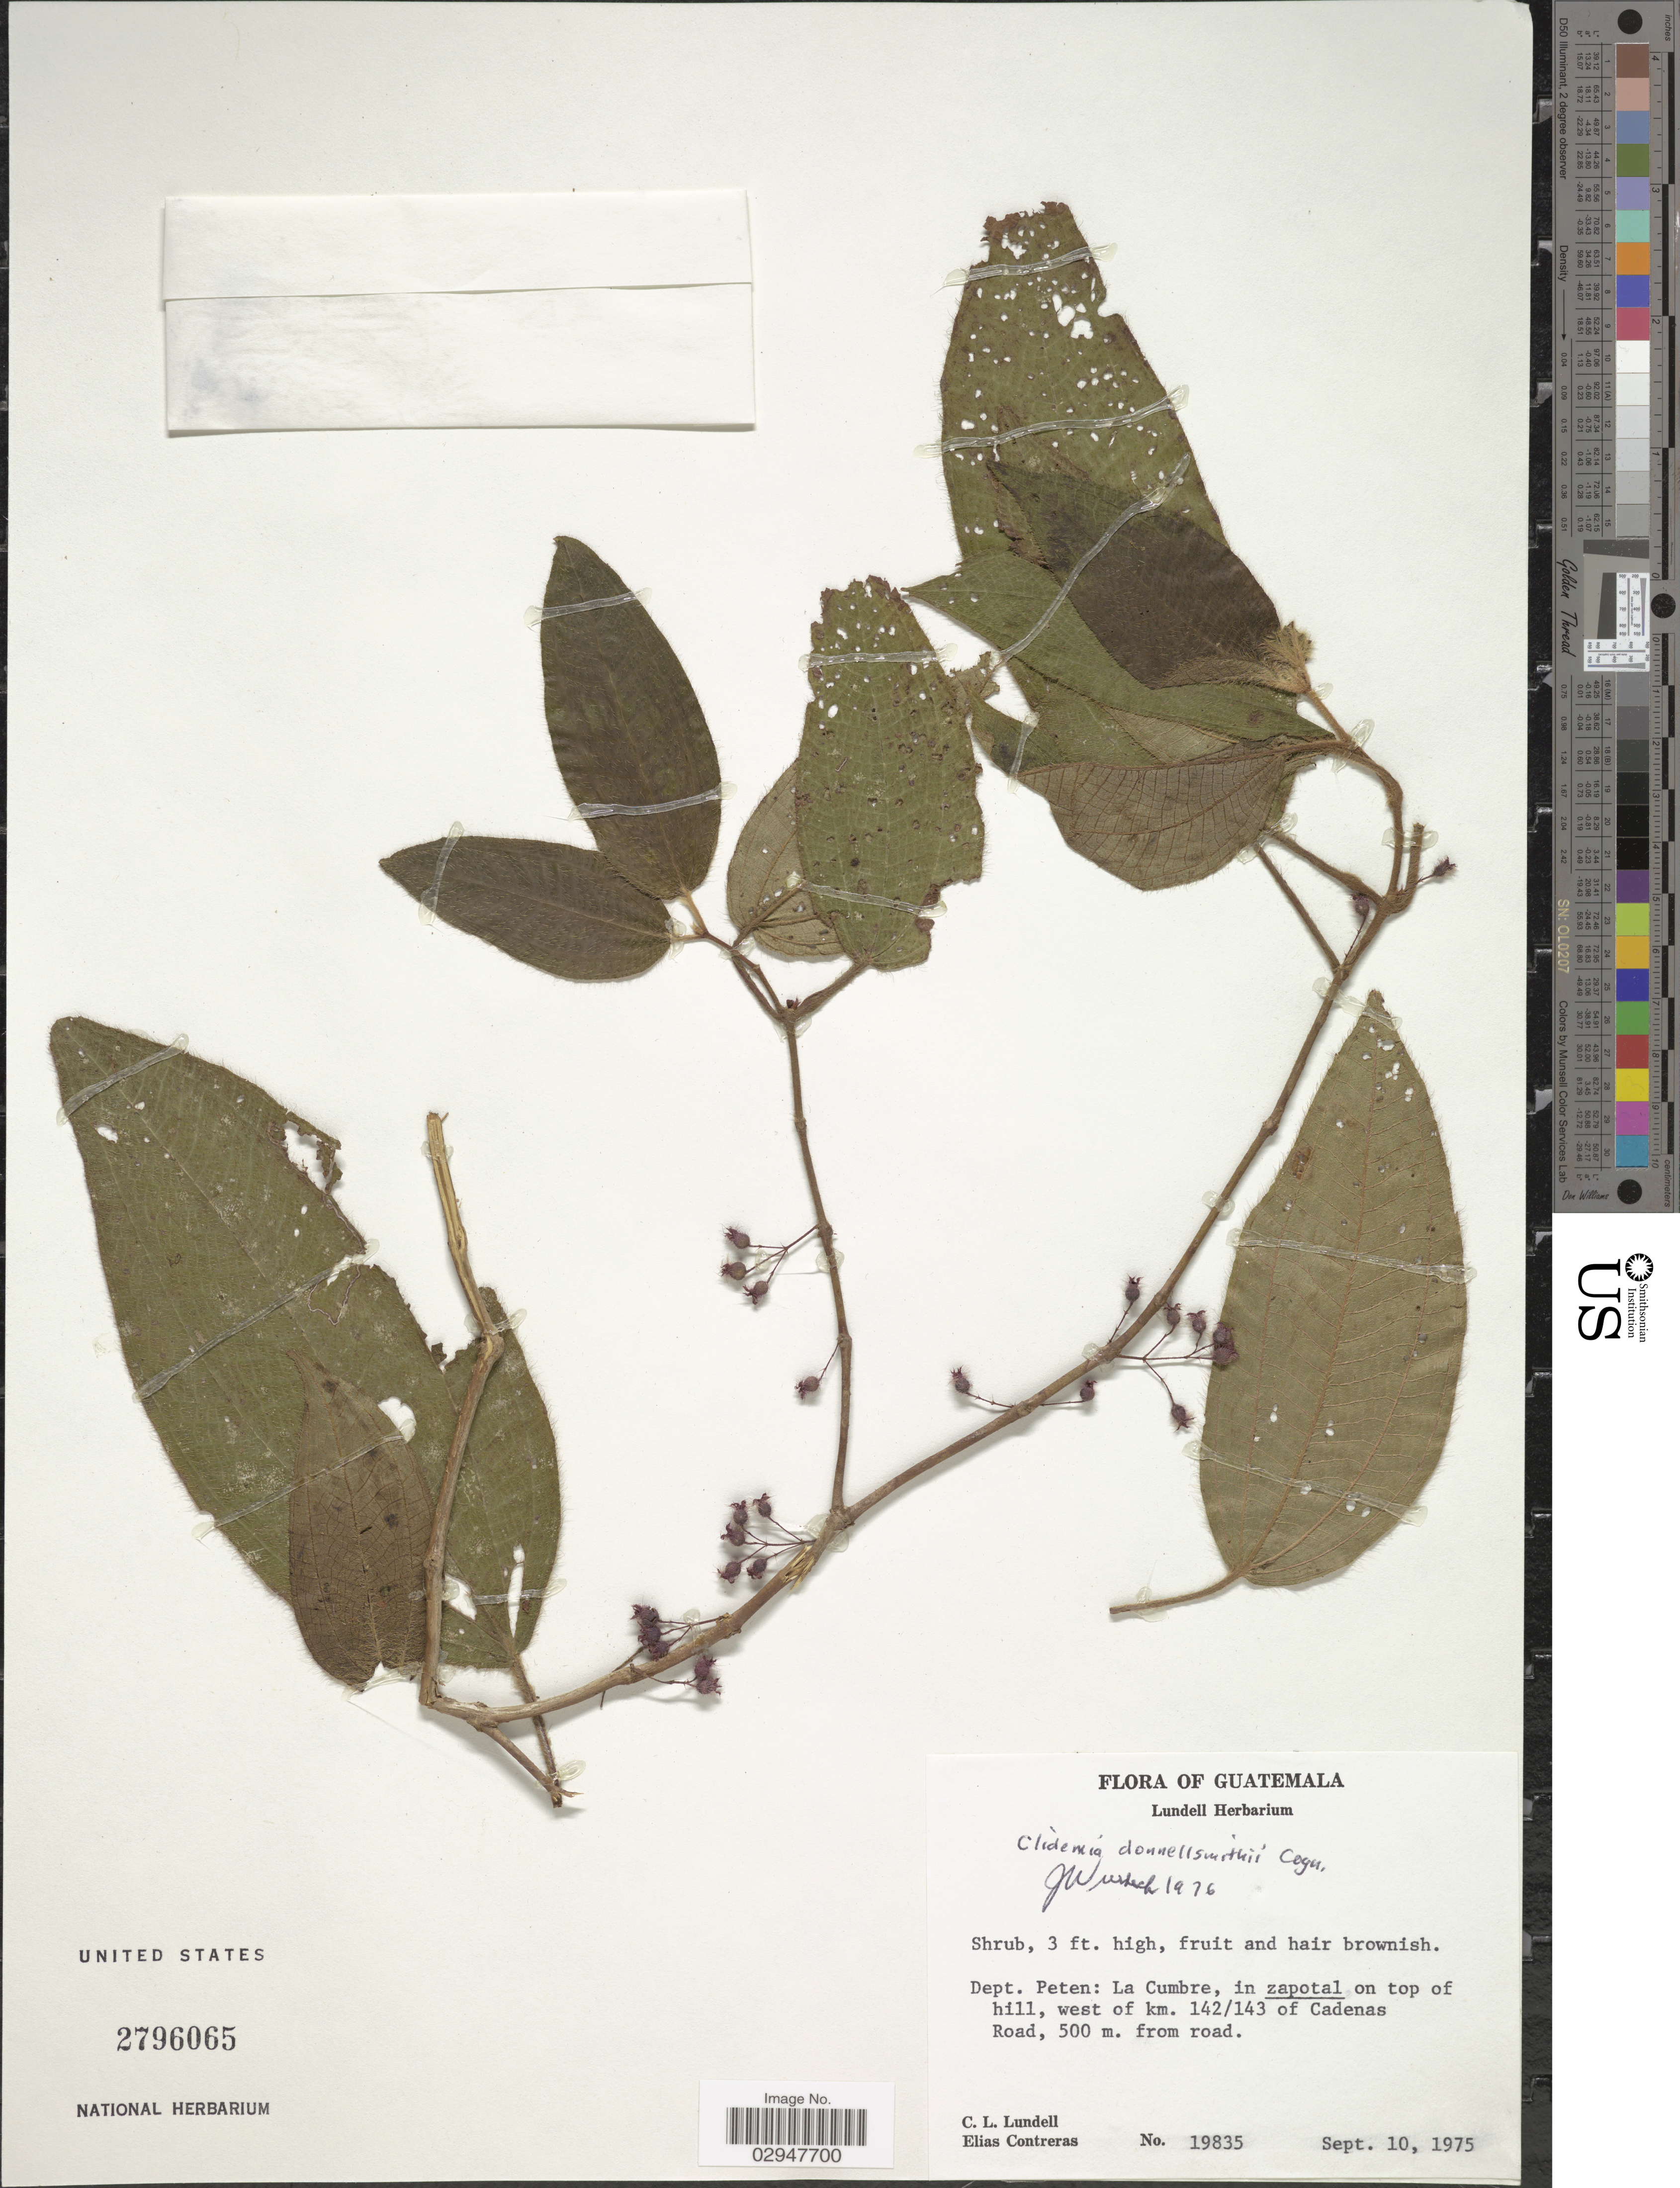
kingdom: Plantae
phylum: Tracheophyta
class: Magnoliopsida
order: Myrtales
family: Melastomataceae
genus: Clidemia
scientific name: Clidemia donnell-smithii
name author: Cogn. in Donn. Sm.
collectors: C. L. Lundell & E. Contreras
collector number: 19835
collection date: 1975-09-10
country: Guatemala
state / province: El Petén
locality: Dept. Peten: La Cumbre, in zapotal on top of hill, west of km. 142/143 of Cadenas Road.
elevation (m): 500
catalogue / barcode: US 2796065